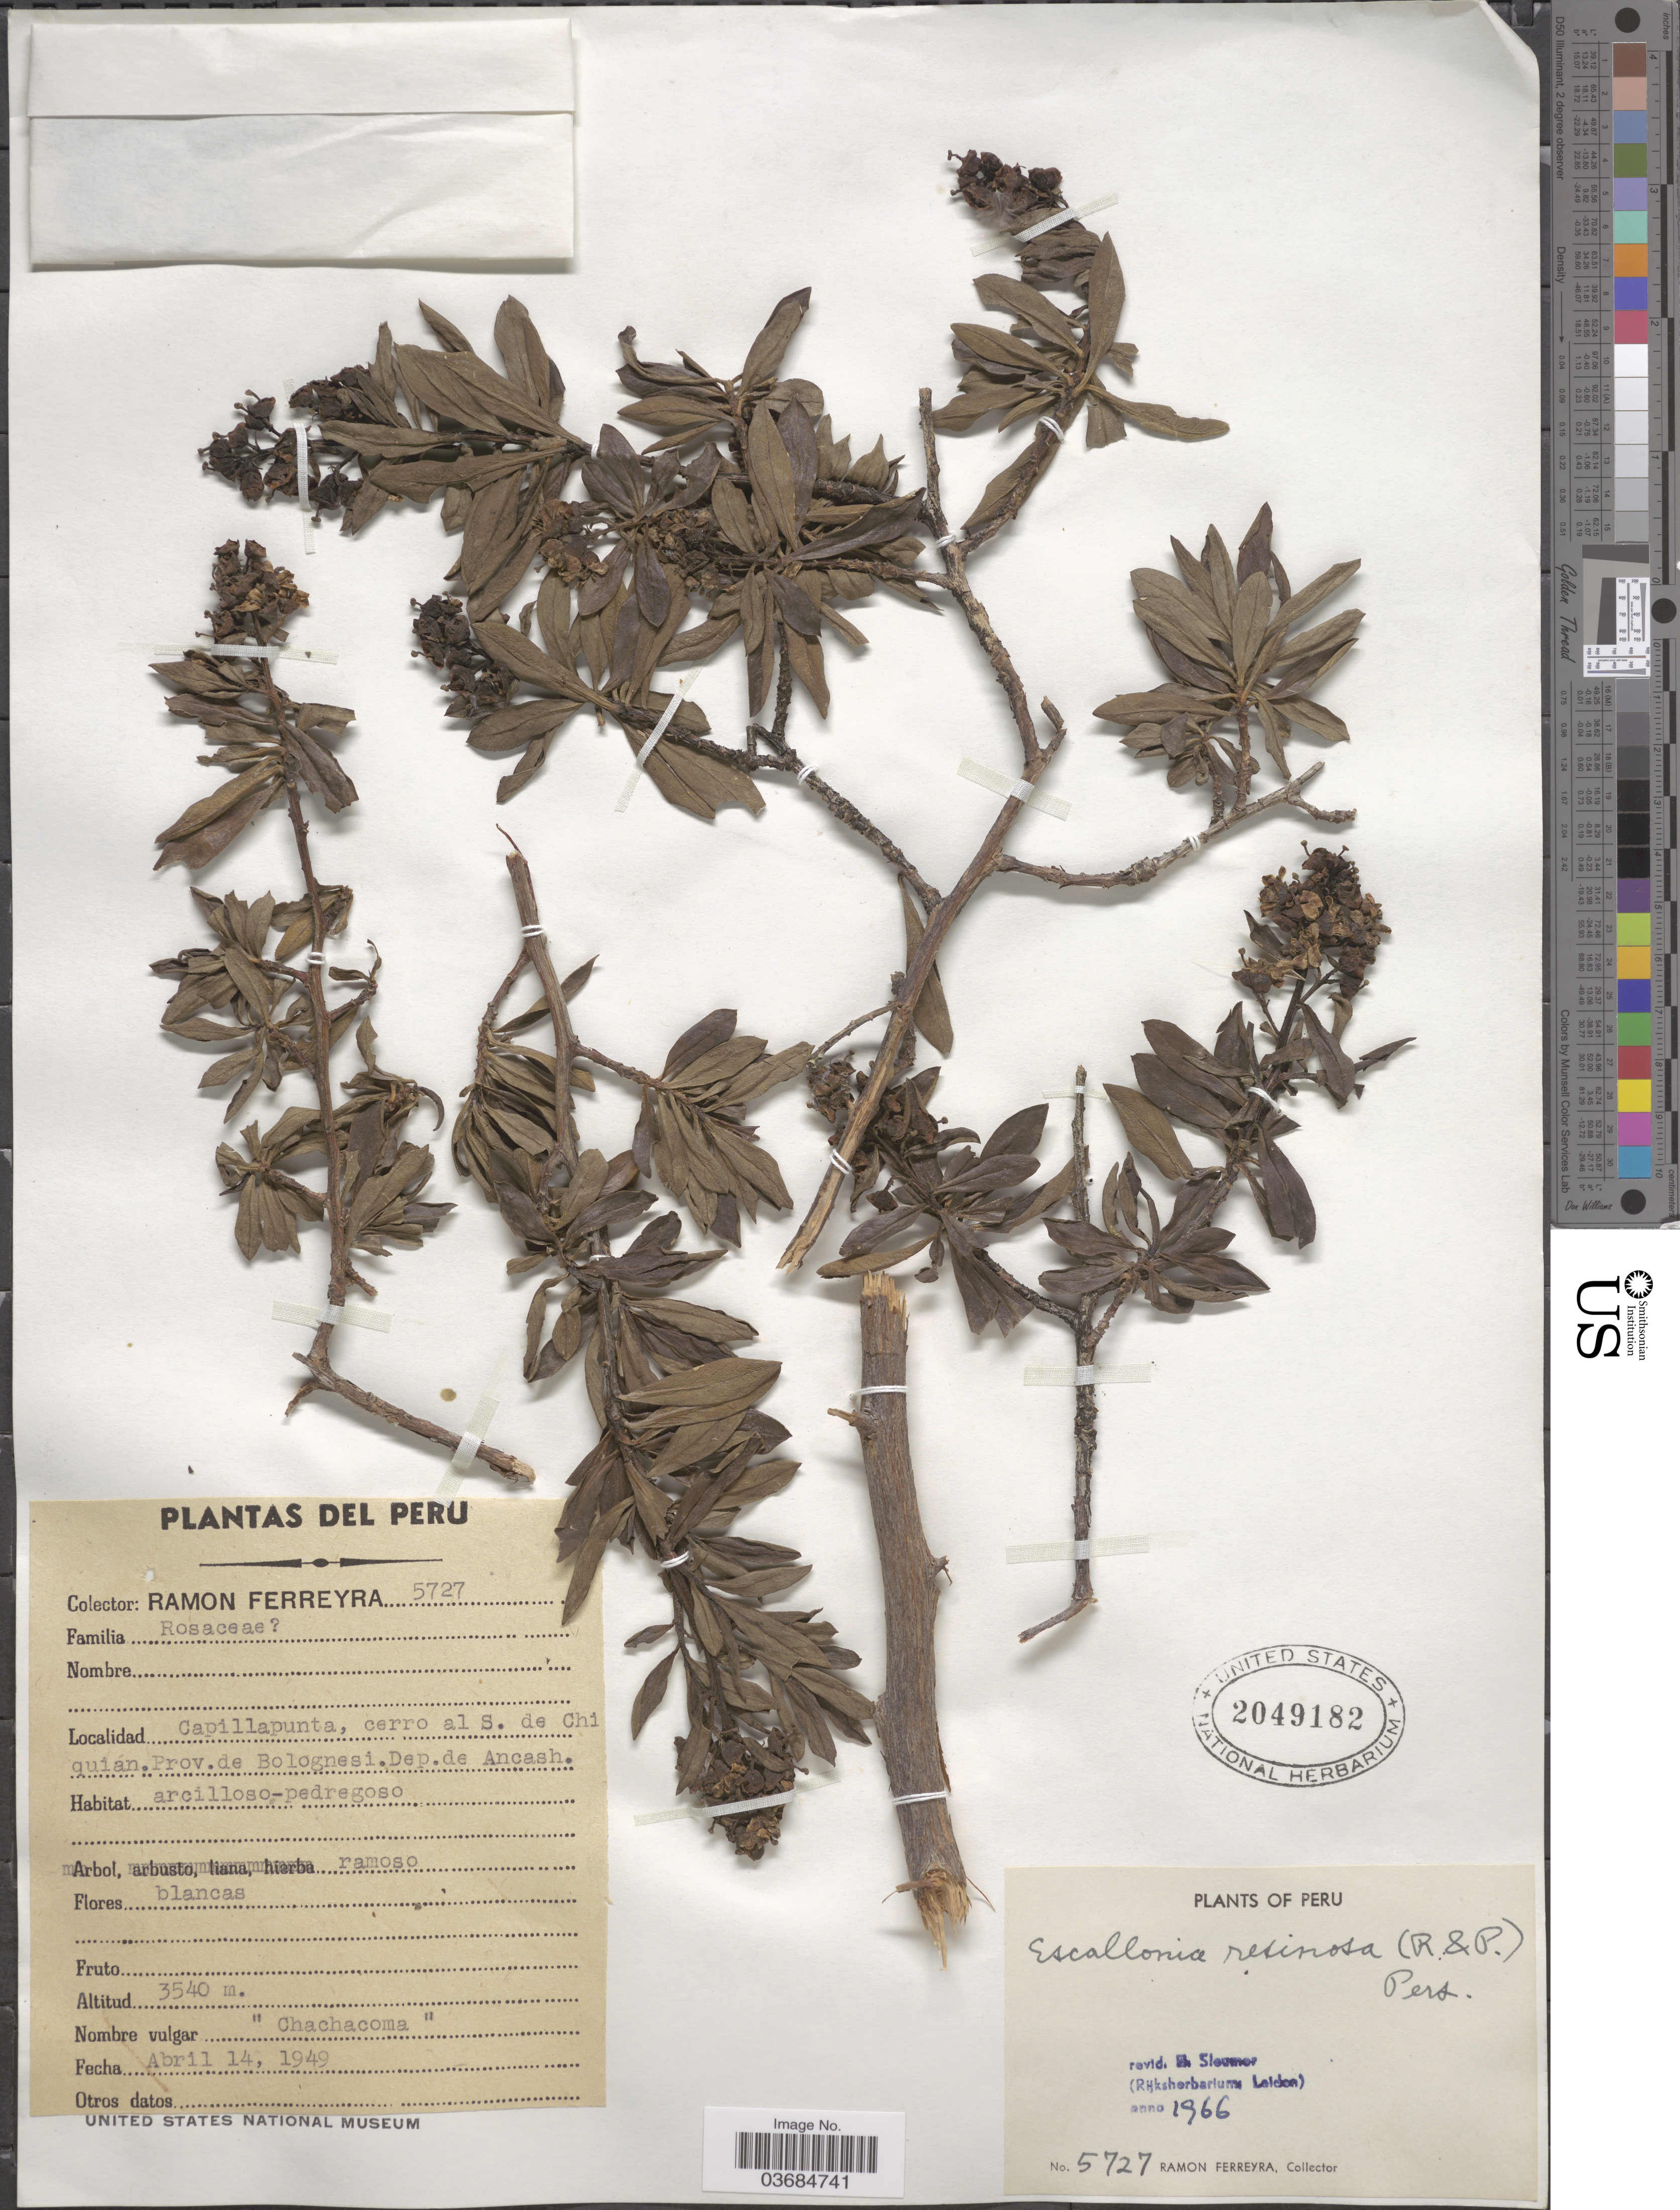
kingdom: Plantae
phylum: Tracheophyta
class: Magnoliopsida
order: Escalloniales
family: Escalloniaceae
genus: Escallonia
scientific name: Escallonia resinosa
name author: (Ruiz & Pav.) Pers.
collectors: R. A. Ferreyra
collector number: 5727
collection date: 1949-04-14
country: Peru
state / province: Ancash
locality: Capillapunta, cerro al S. de Chiquian. Prov. de Bolognesi. Dep.de Ancash.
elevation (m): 3540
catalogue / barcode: US 2049182